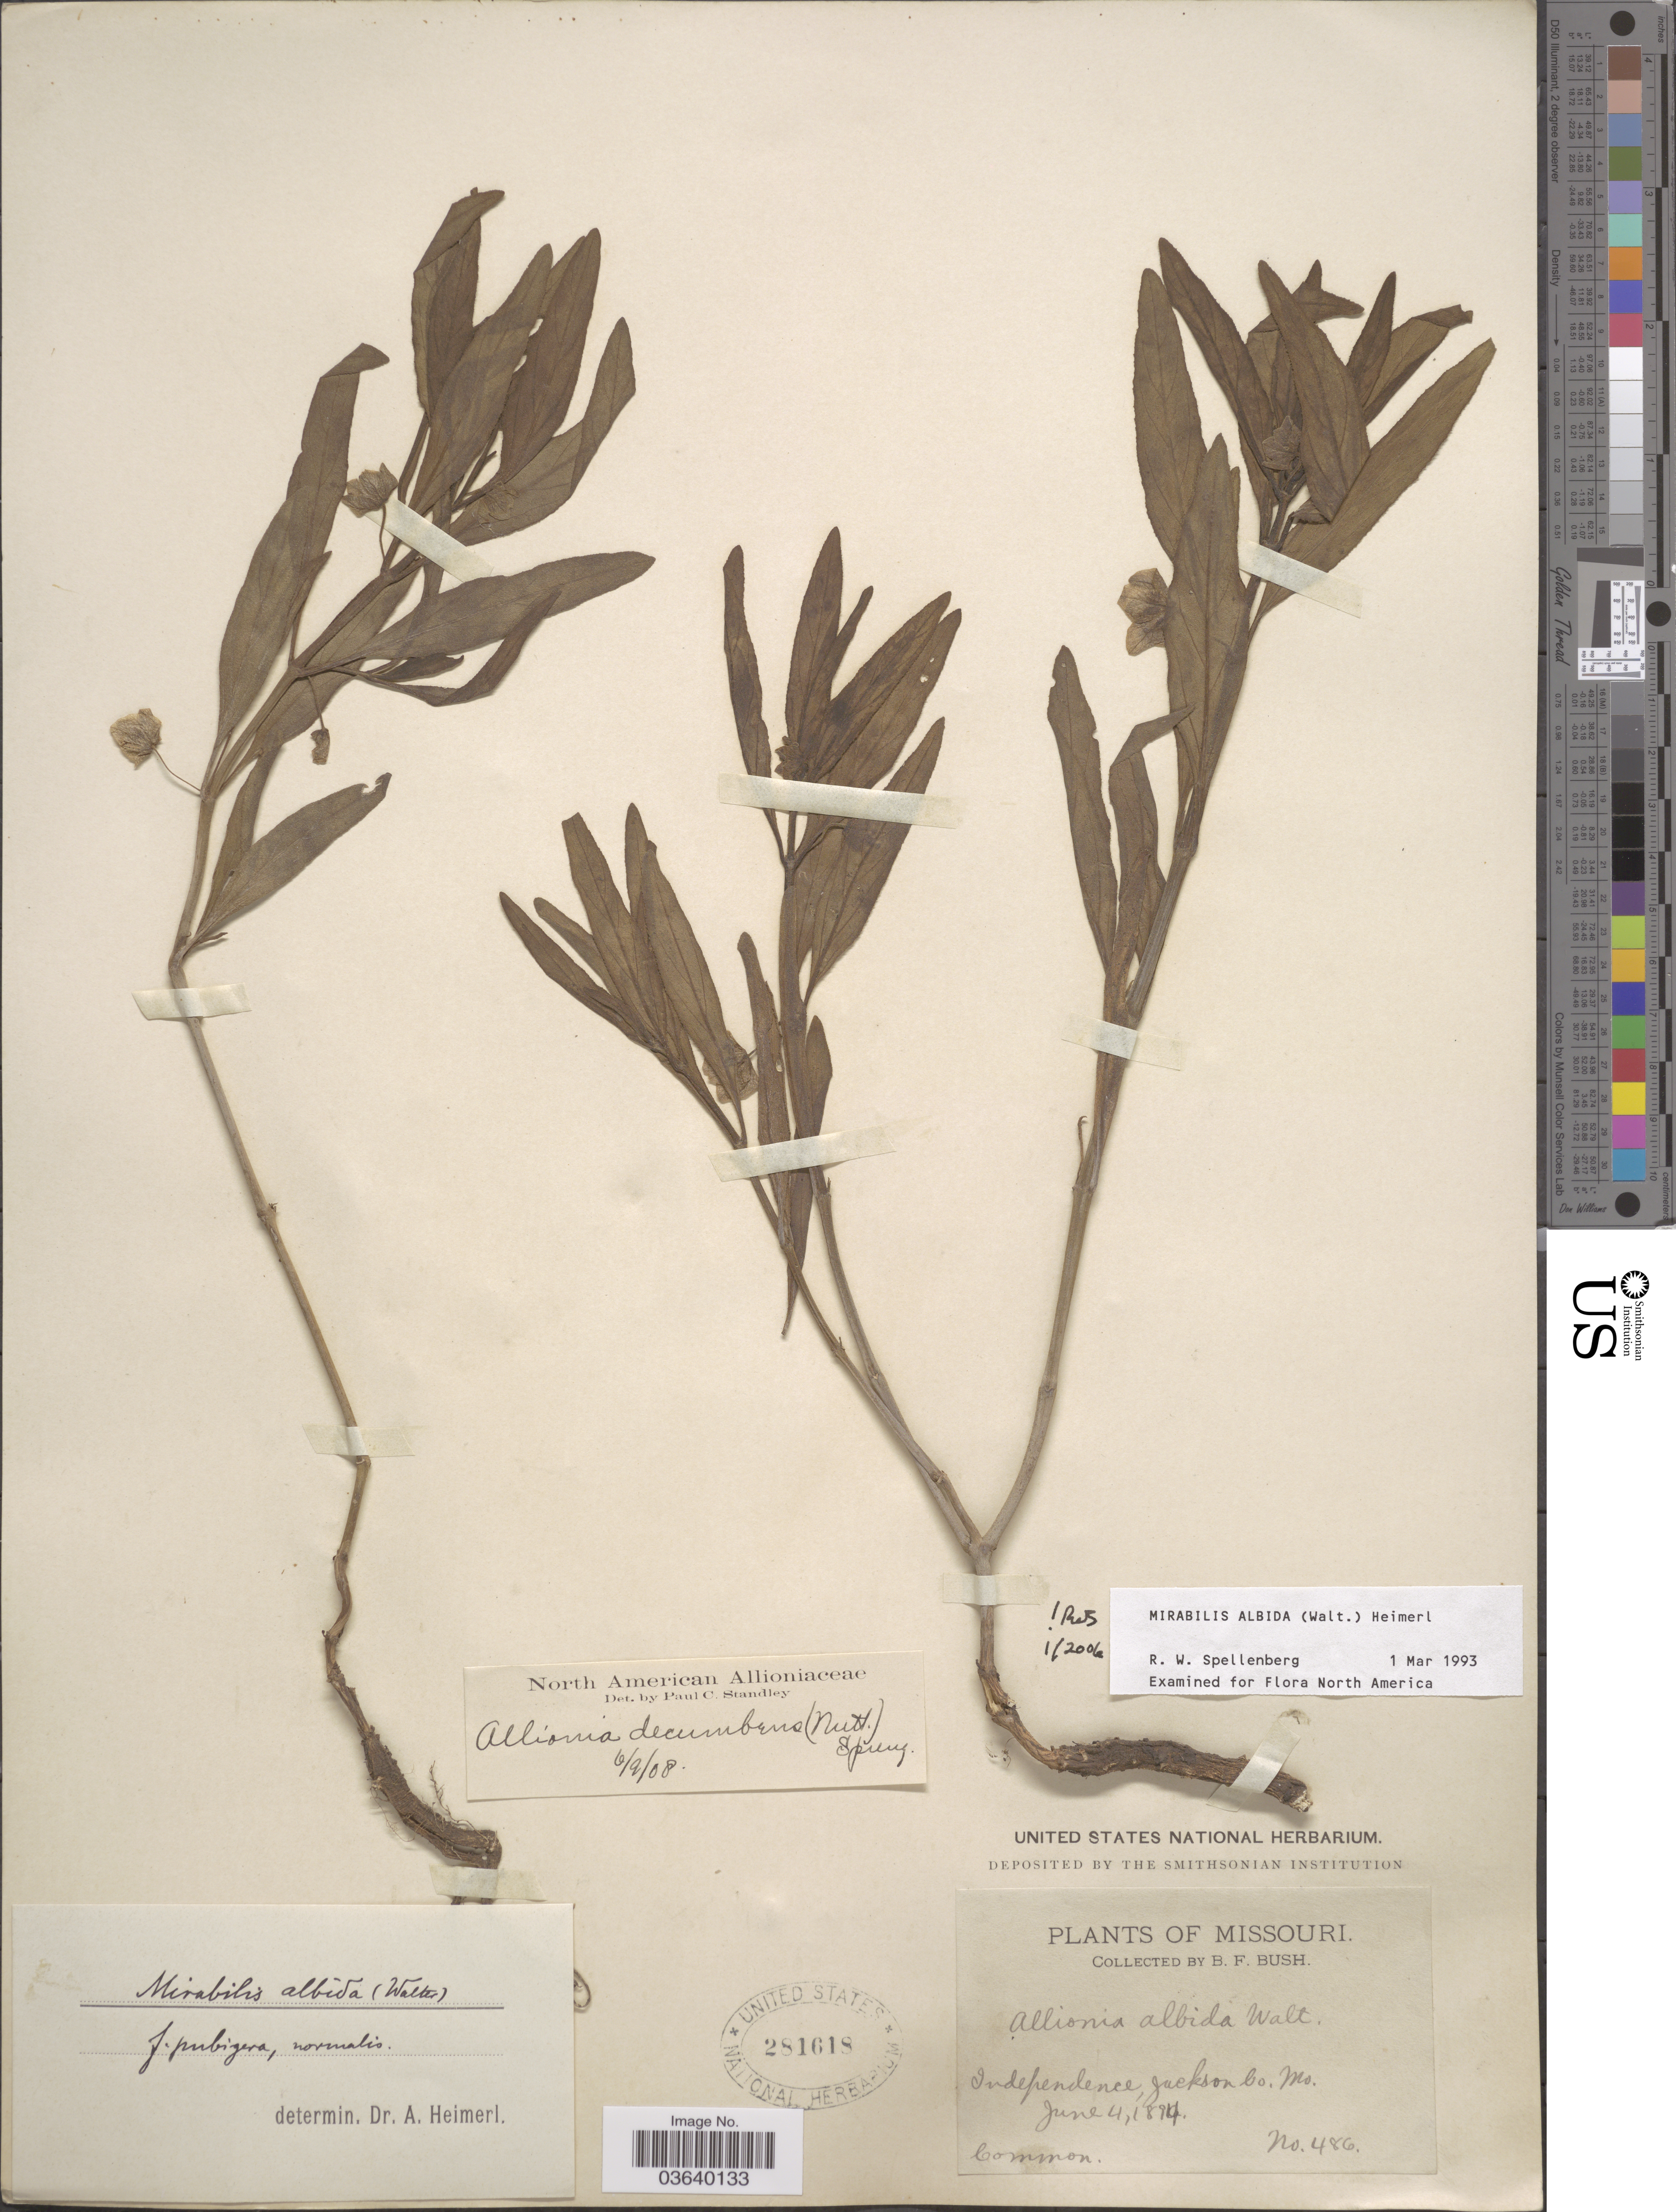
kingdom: Plantae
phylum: Tracheophyta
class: Magnoliopsida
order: Caryophyllales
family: Nyctaginaceae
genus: Mirabilis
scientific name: Mirabilis albida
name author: (Walter) Heimerl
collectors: B. F. Bush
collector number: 486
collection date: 1894-06-04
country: United States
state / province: Missouri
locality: Independence, Jackson Co.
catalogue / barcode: US 281618